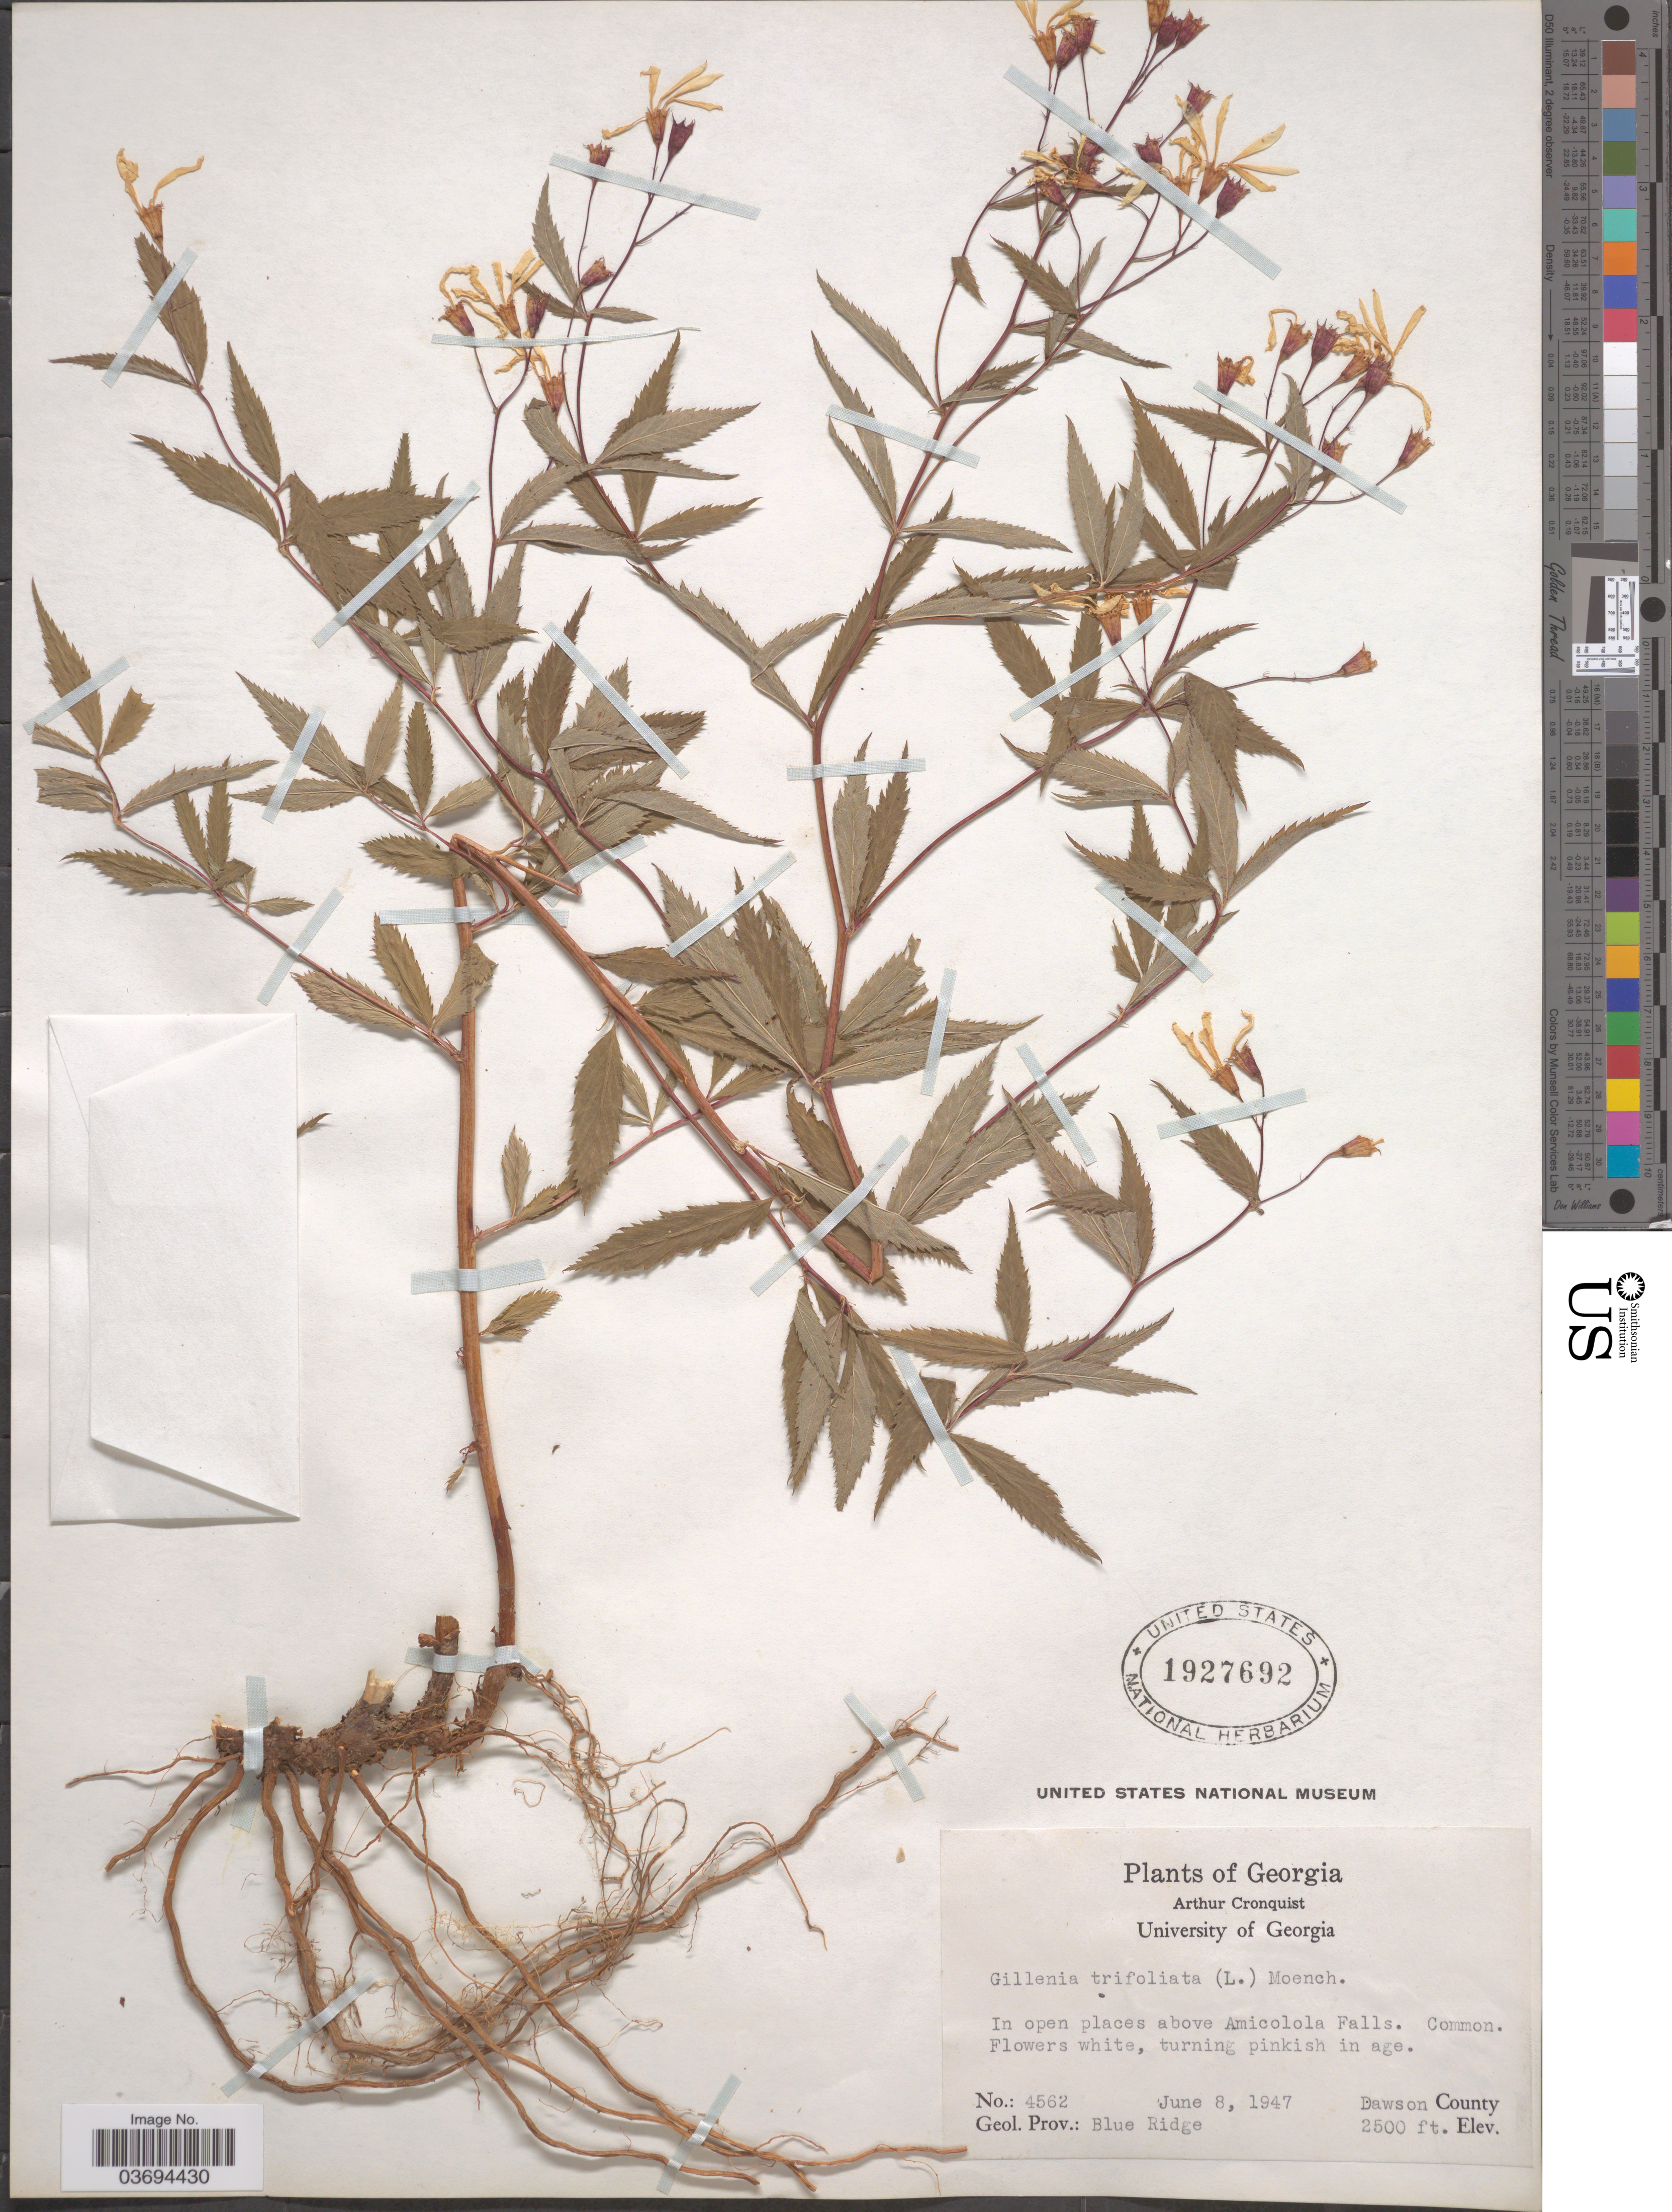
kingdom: Plantae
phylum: Tracheophyta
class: Magnoliopsida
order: Rosales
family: Rosaceae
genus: Gillenia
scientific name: Gillenia trifoliata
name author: (L.) Moench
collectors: A. J. Cronquist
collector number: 4562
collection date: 1947-06-08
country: United States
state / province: Georgia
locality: Above Amicolola Falls. Dawson County. Geol. Prov.: Blue Ridge.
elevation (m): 762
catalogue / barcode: US 1927692